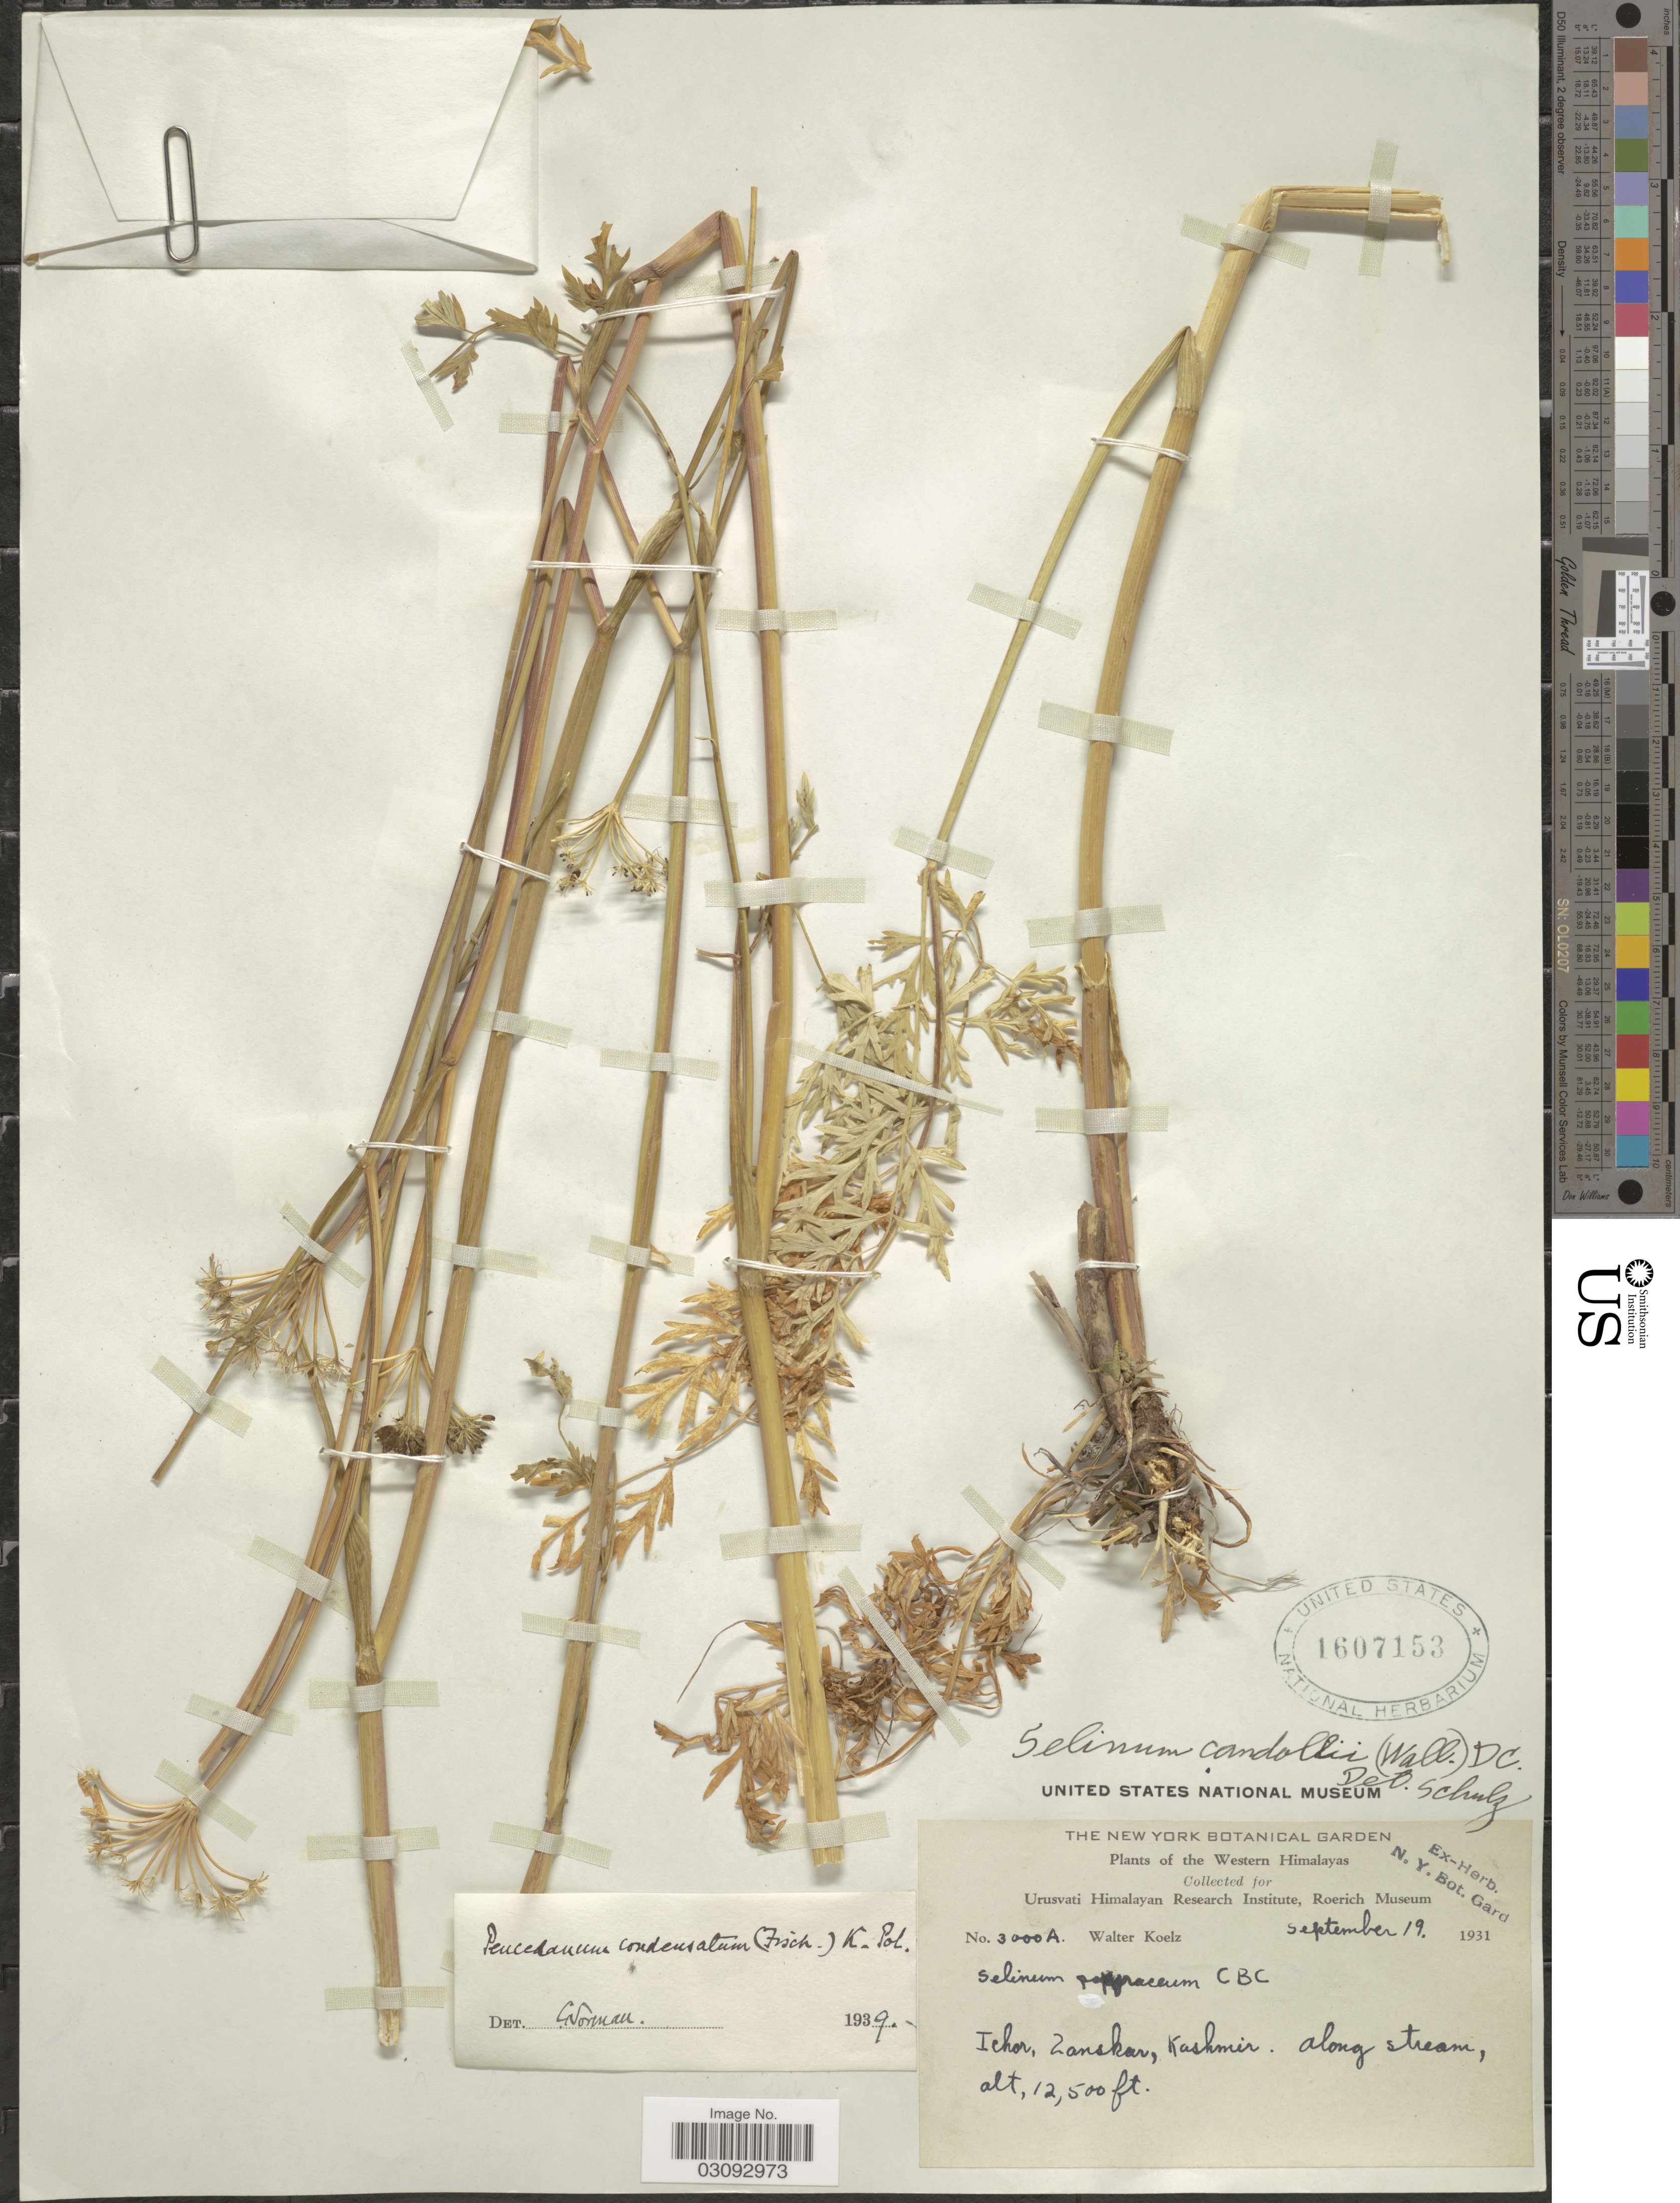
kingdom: Plantae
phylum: Tracheophyta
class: Magnoliopsida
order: Apiales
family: Apiaceae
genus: Peucedanum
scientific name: Peucedanum condensatum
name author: (L.) Koso-Pol.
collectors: W. N. Koelz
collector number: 3000 A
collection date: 1931-09-19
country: India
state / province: Jammu and Kashmir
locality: The Western Himalayas, Ichor, Zanskar, Kashmir.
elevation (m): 3810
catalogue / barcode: US 1607153